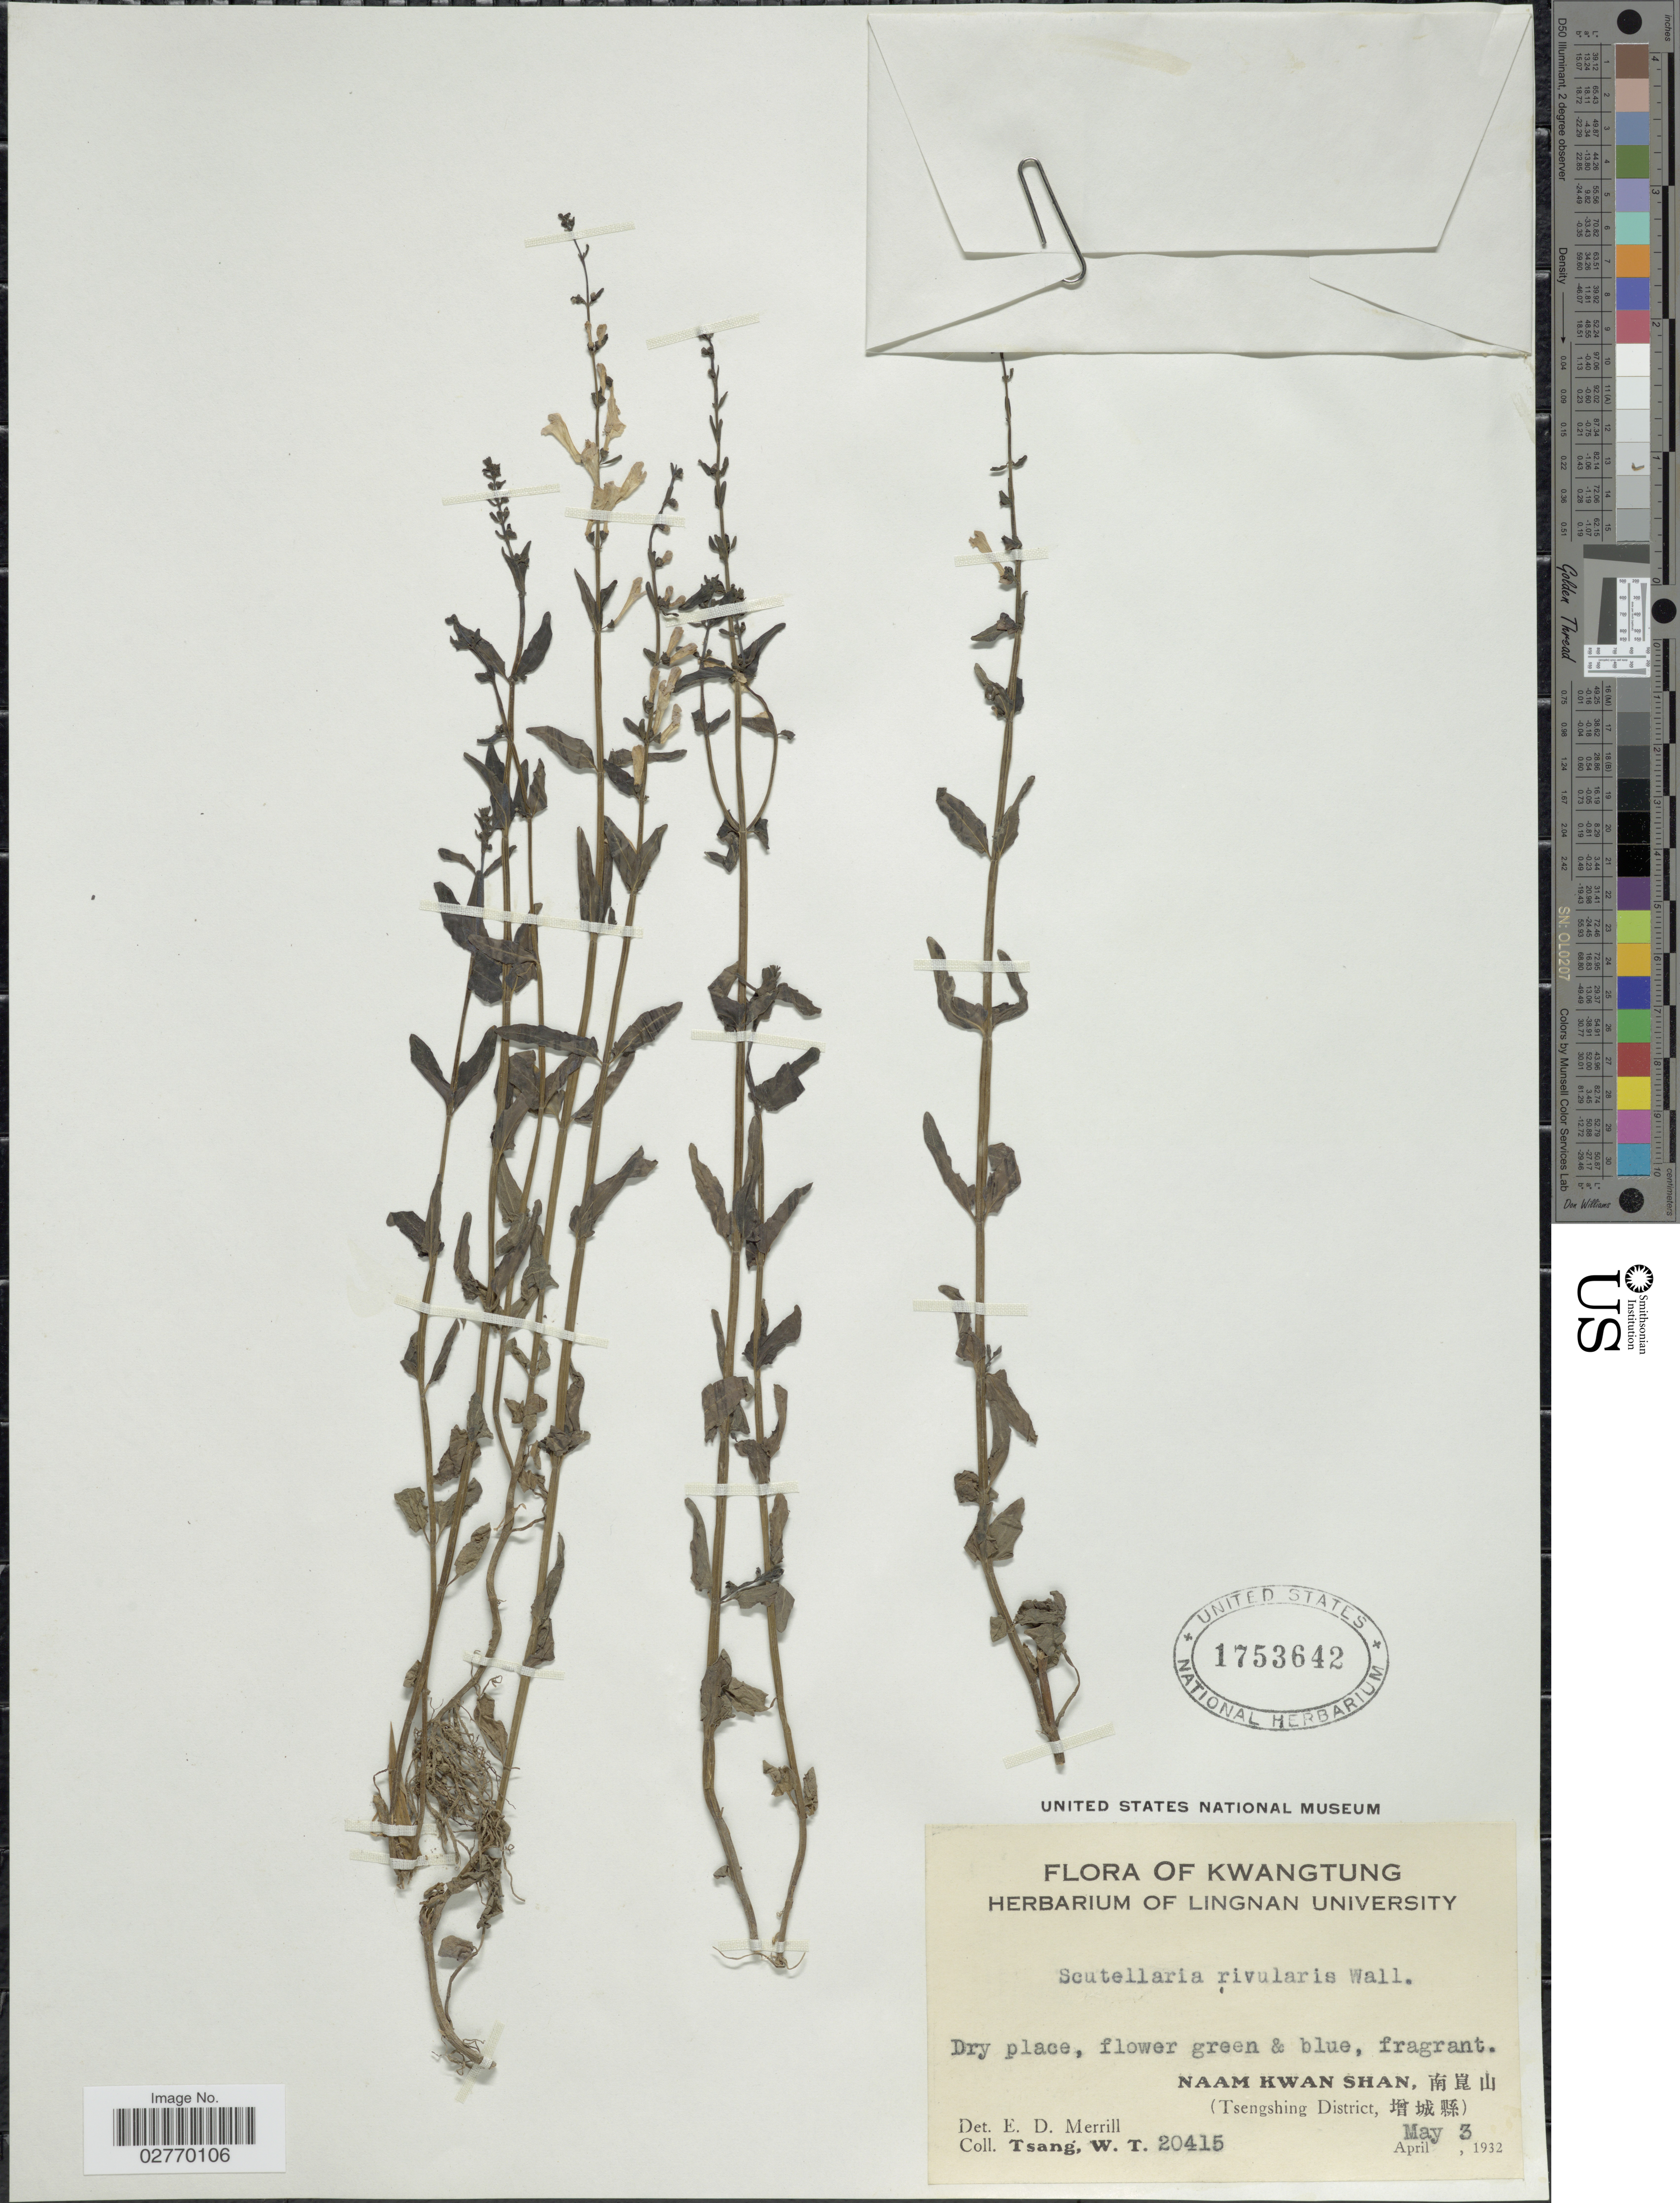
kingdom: Plantae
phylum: Tracheophyta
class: Magnoliopsida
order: Lamiales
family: Lamiaceae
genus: Scutellaria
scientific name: Scutellaria rivularis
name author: Wall. ex Benth.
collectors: W. T. Tsang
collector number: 20415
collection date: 1932-05-03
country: China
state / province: Guangdong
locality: Kwangtung. Naam Kwan Shan, (Tsengshing District).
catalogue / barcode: US 1753642